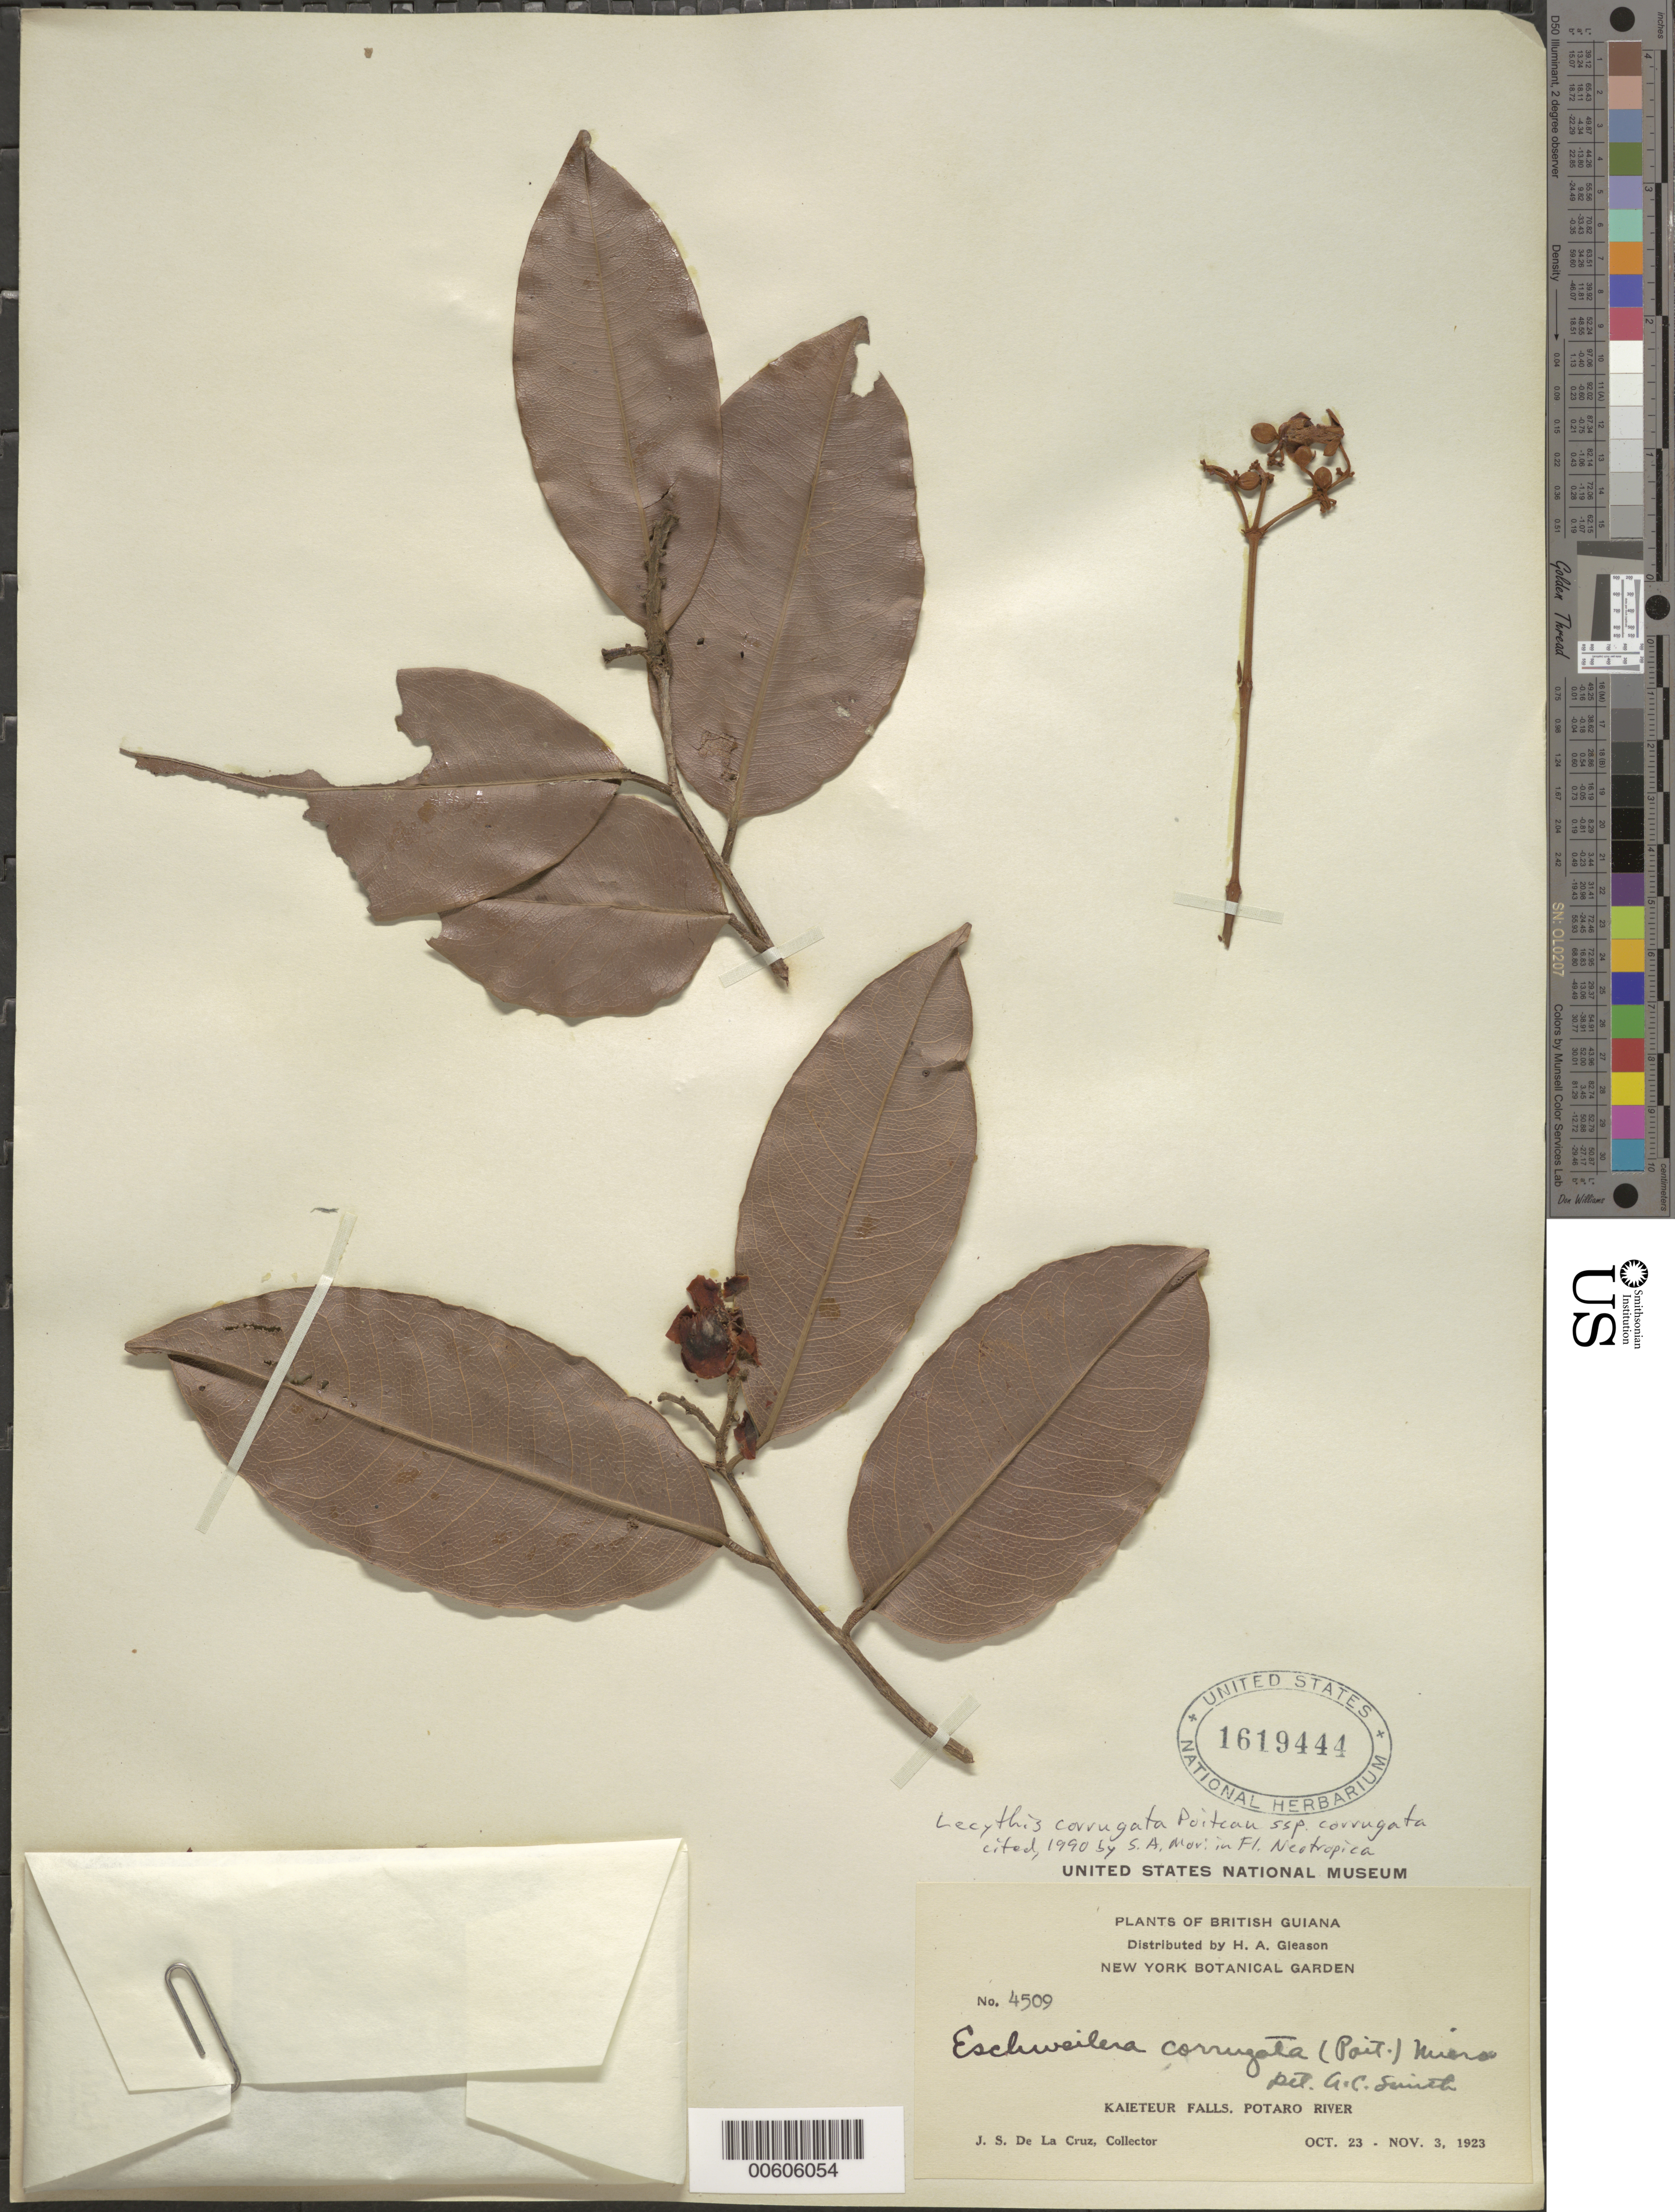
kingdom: Plantae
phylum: Tracheophyta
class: Magnoliopsida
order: Ericales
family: Lecythidaceae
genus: Lecythis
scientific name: Lecythis corrugata subsp. corrugata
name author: Poit.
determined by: Mori, Scott A.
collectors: J. S. de la Cruz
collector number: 4509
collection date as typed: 23-Oct-23 to 3-Nov-23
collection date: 1923-10-23/1923-11-03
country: Guyana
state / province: Potaro-Siparuni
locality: Kaieteur Falls, Potaro R.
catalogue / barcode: US 1619444